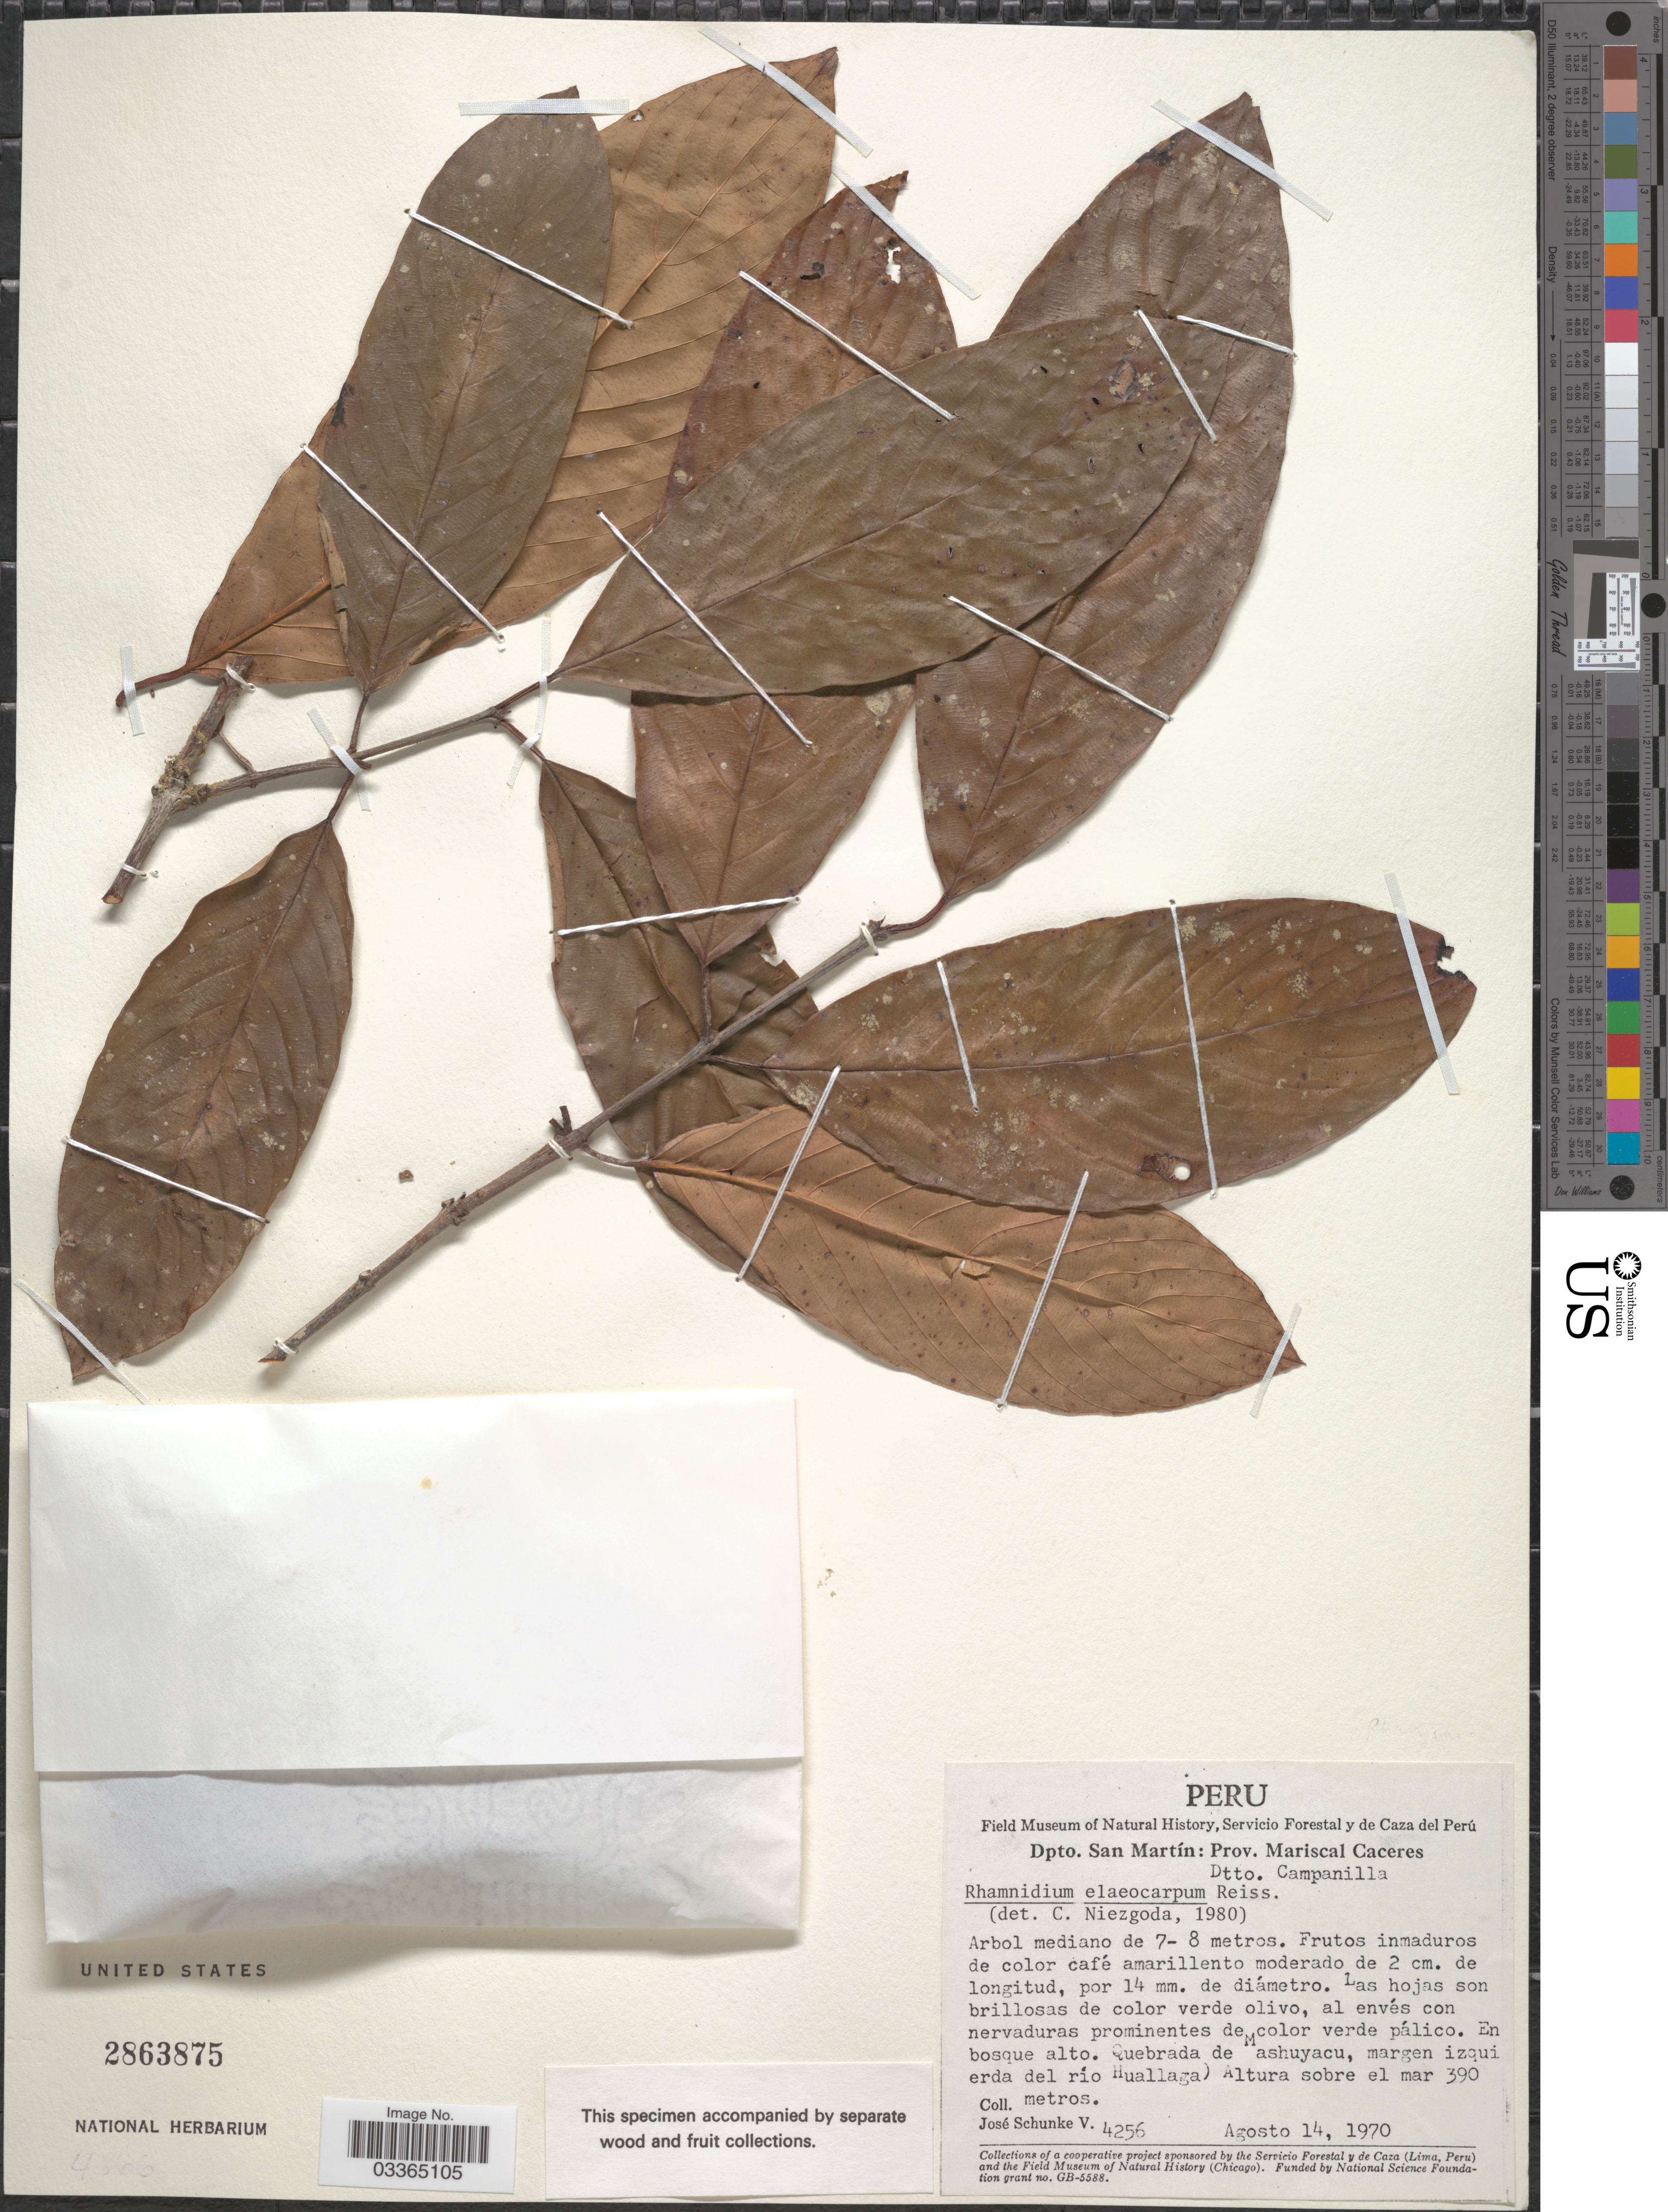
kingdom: Plantae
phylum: Tracheophyta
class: Magnoliopsida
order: Rosales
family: Rhamnaceae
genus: Rhamnidium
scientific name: Rhamnidium elaeocarpum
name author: Reissek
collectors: J. Schunke Vigo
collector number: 4256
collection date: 1970-08-14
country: Peru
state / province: San Martín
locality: Dpto. San Martín: Prov. Mariscal Caceres, Dtto. Campanilla. Quebrada de Mashuyacu, margen izquierda del río Huallaga).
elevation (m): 390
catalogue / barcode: US 2863875